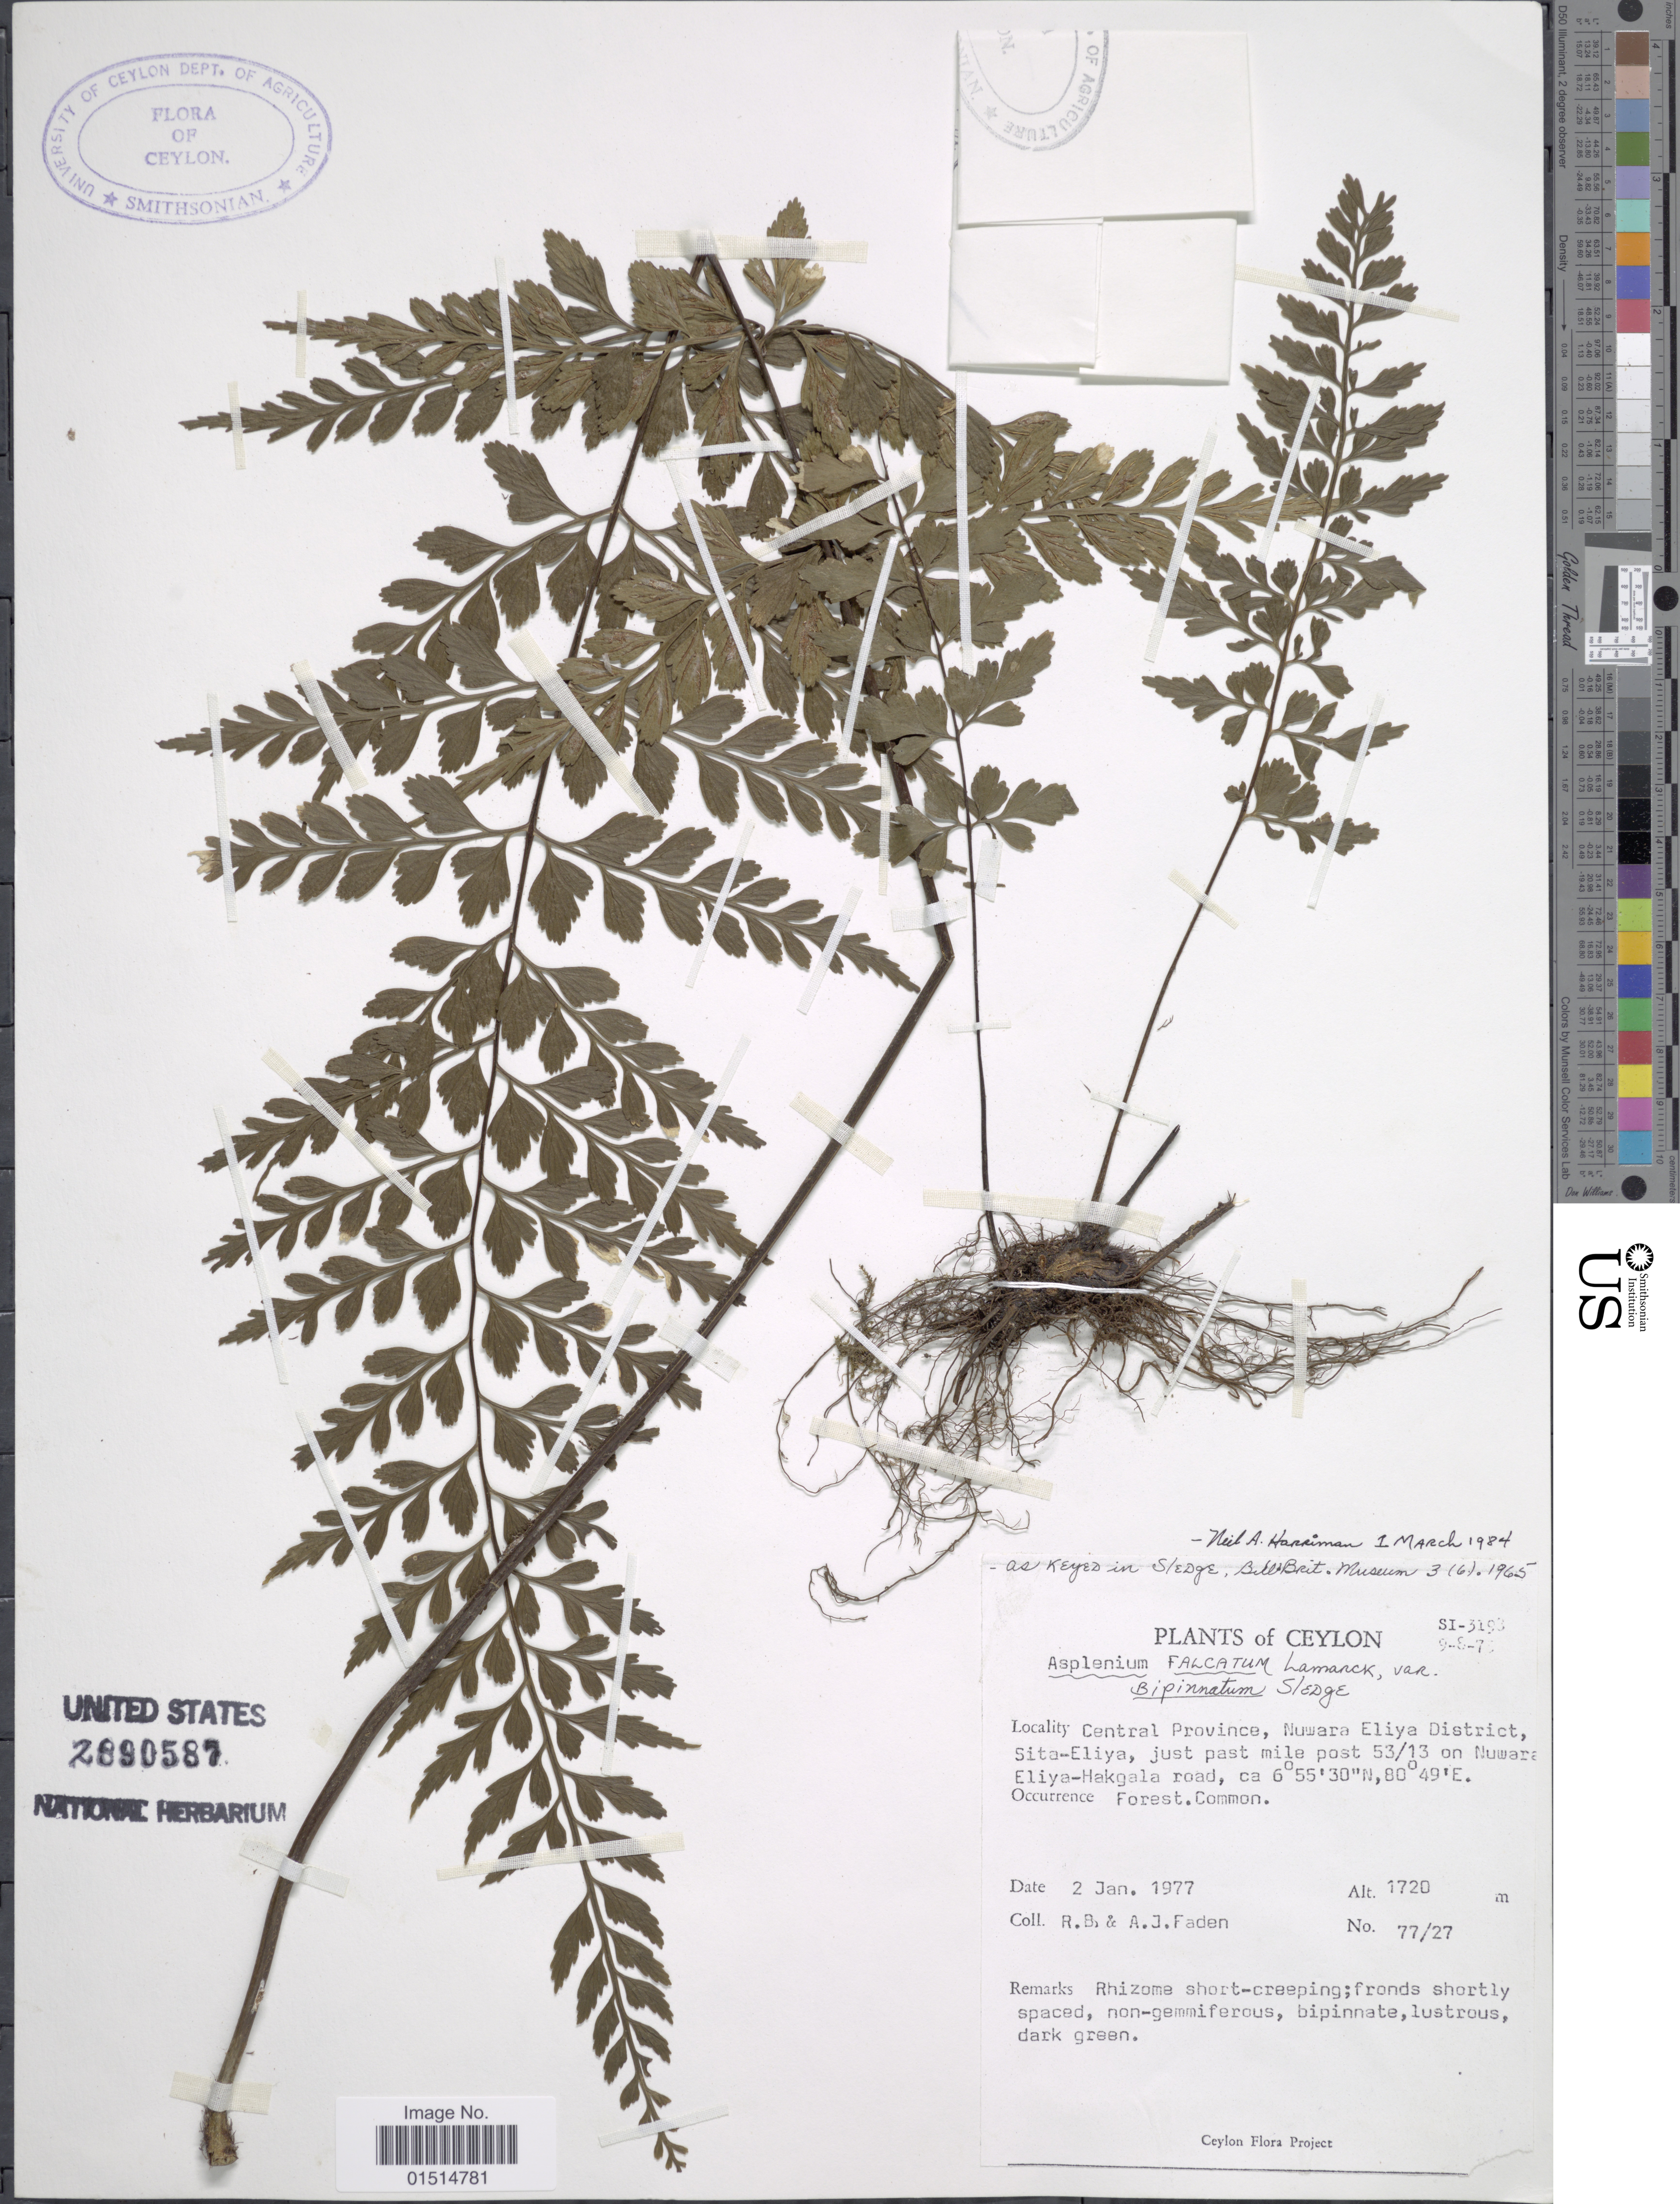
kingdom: Plantae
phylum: Tracheophyta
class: Polypodiopsida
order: Polypodiales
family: Aspleniaceae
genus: Asplenium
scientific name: Asplenium falcatum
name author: Lam.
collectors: R. B. Faden & A. J. Faden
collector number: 77/27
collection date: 1977-01-02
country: Sri Lanka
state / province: Central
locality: Ceylon, Nuwara Eliya District, Sita-Eliya, just past mile post 53/13 on Nuwara Eliya-Hakgala road, forest common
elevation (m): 1720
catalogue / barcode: US 2890587